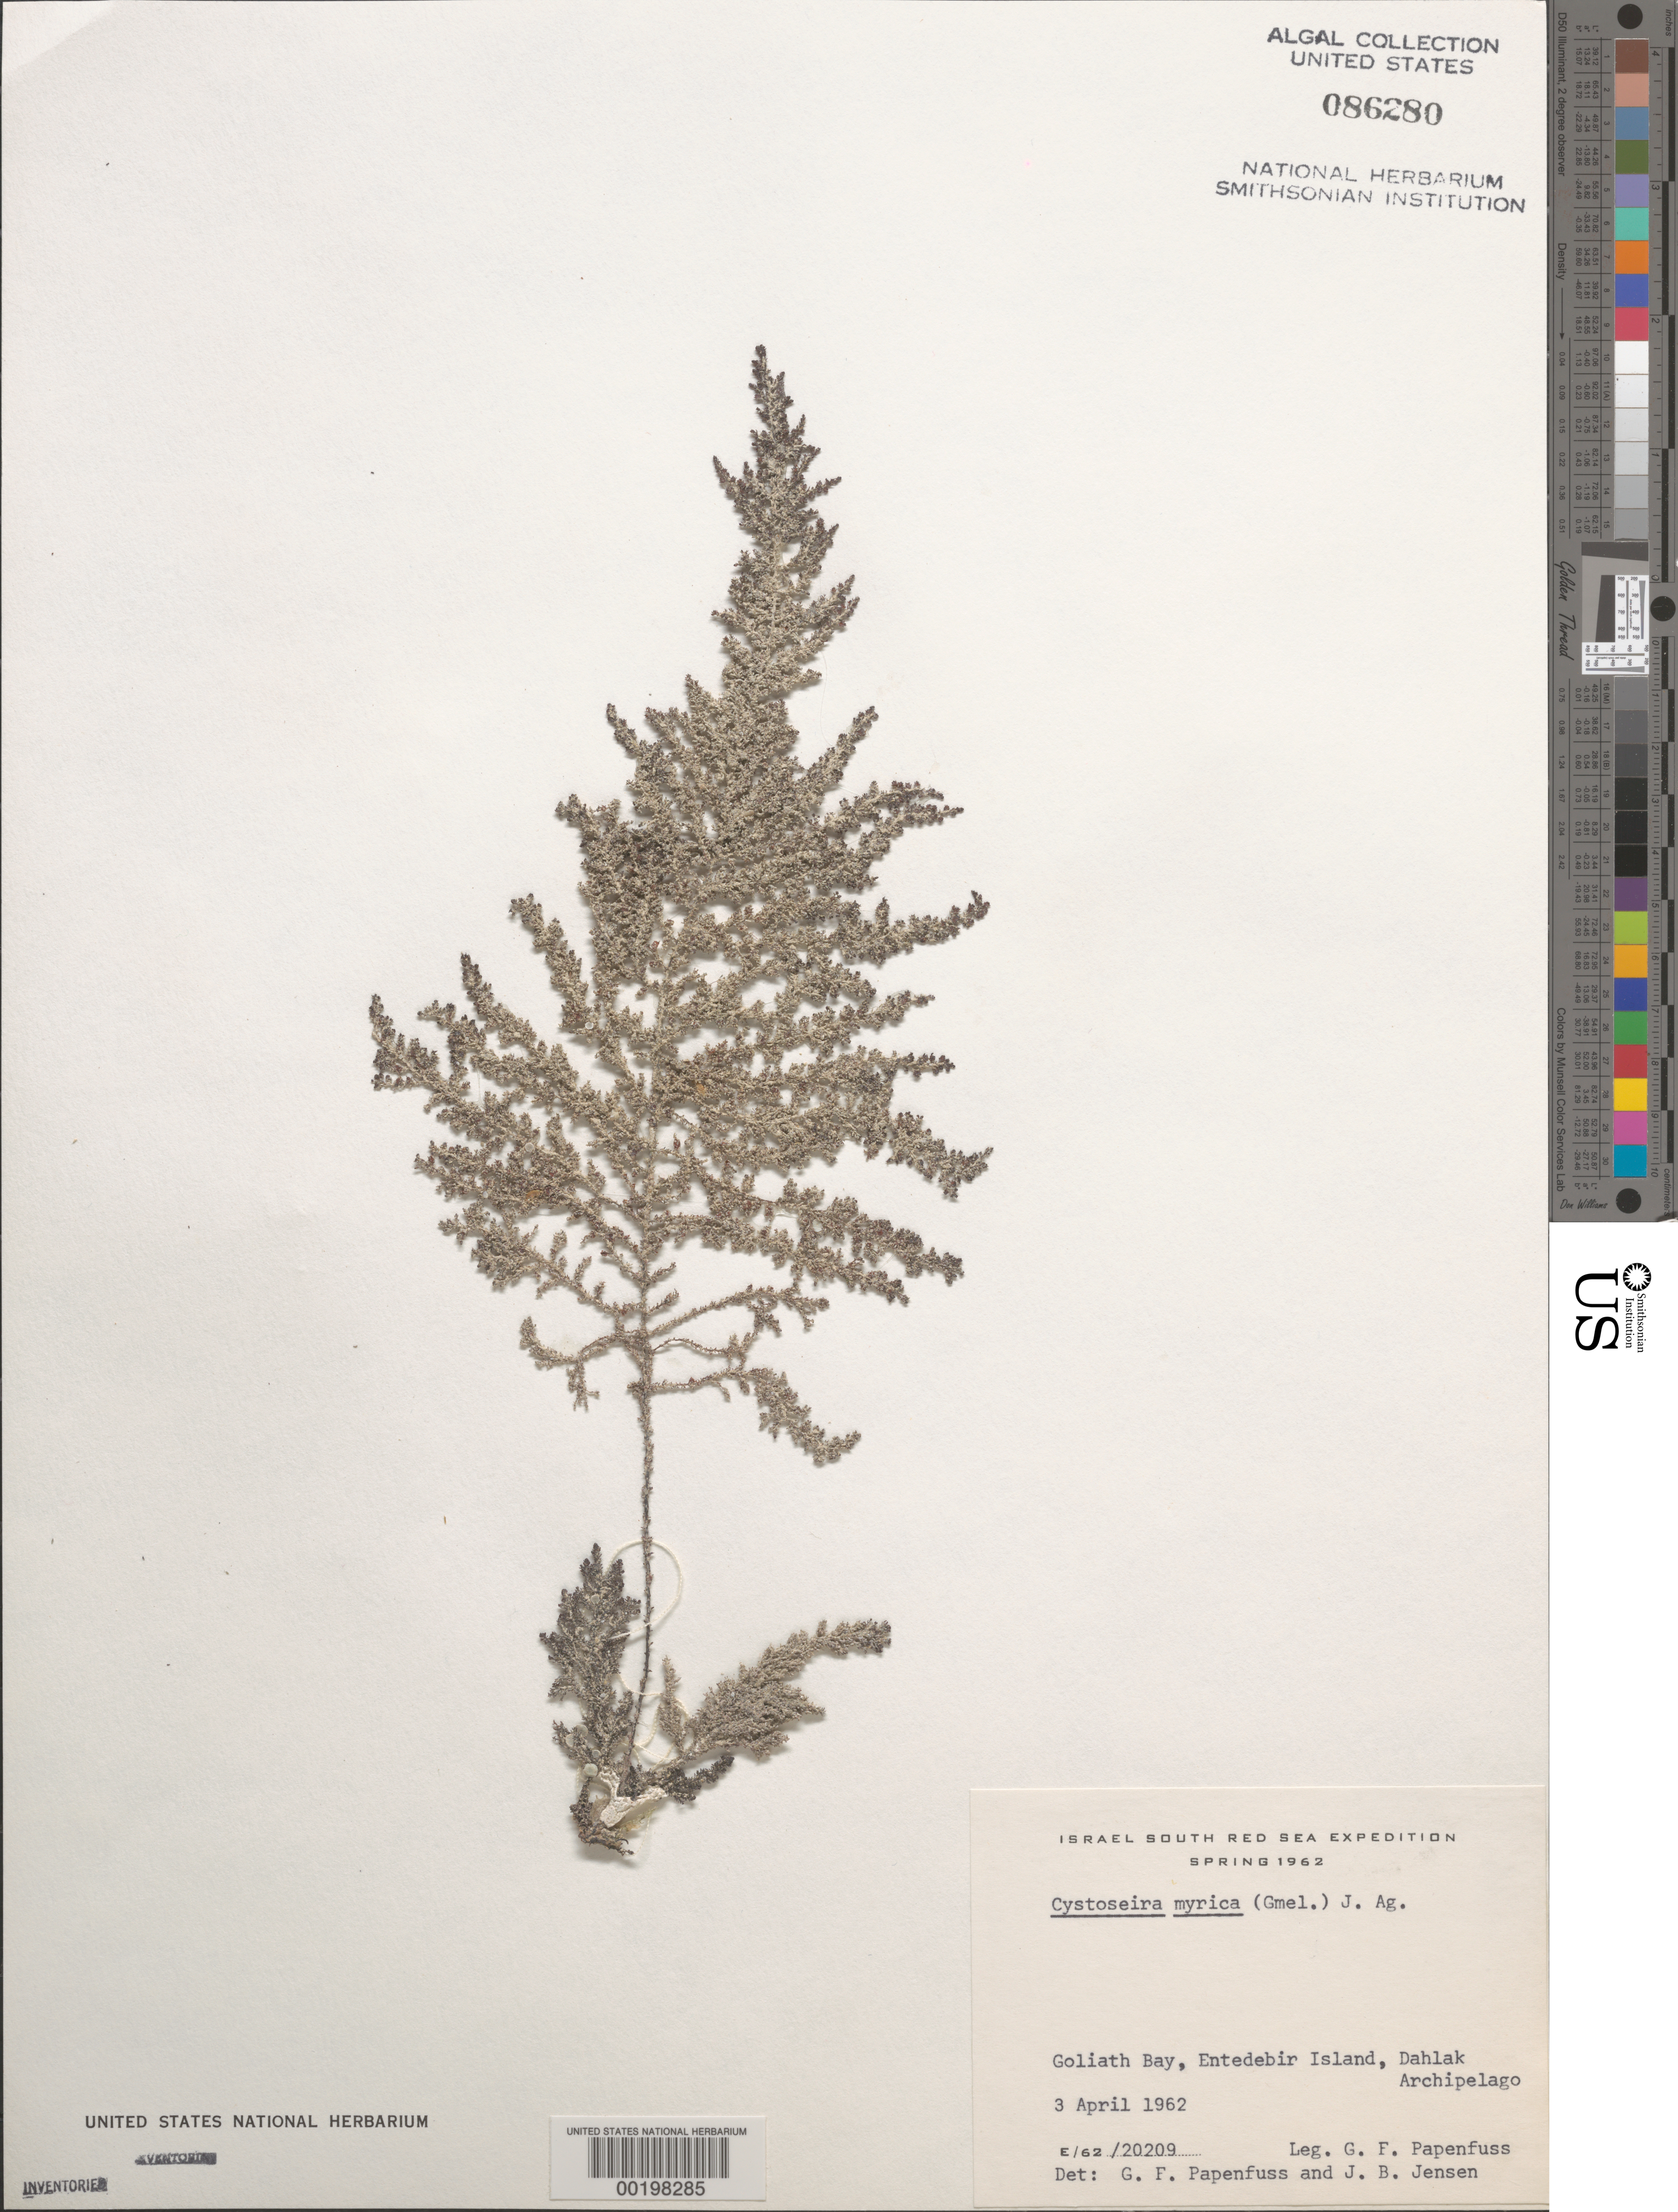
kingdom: Chromista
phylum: Ochrophyta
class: Phaeophyceae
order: Fucales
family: Sargassaceae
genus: Cystoseira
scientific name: Cystoseira myrica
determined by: Papenfuss, G. F.; Jensen, J. B.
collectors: G. Papenfuss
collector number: E/62/20209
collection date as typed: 03 Apr 1962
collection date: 1962-04-03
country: Eritrea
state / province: Semenawi K'eyih Bahri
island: Entedebir Island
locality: Goliath Bay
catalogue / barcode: US 86280